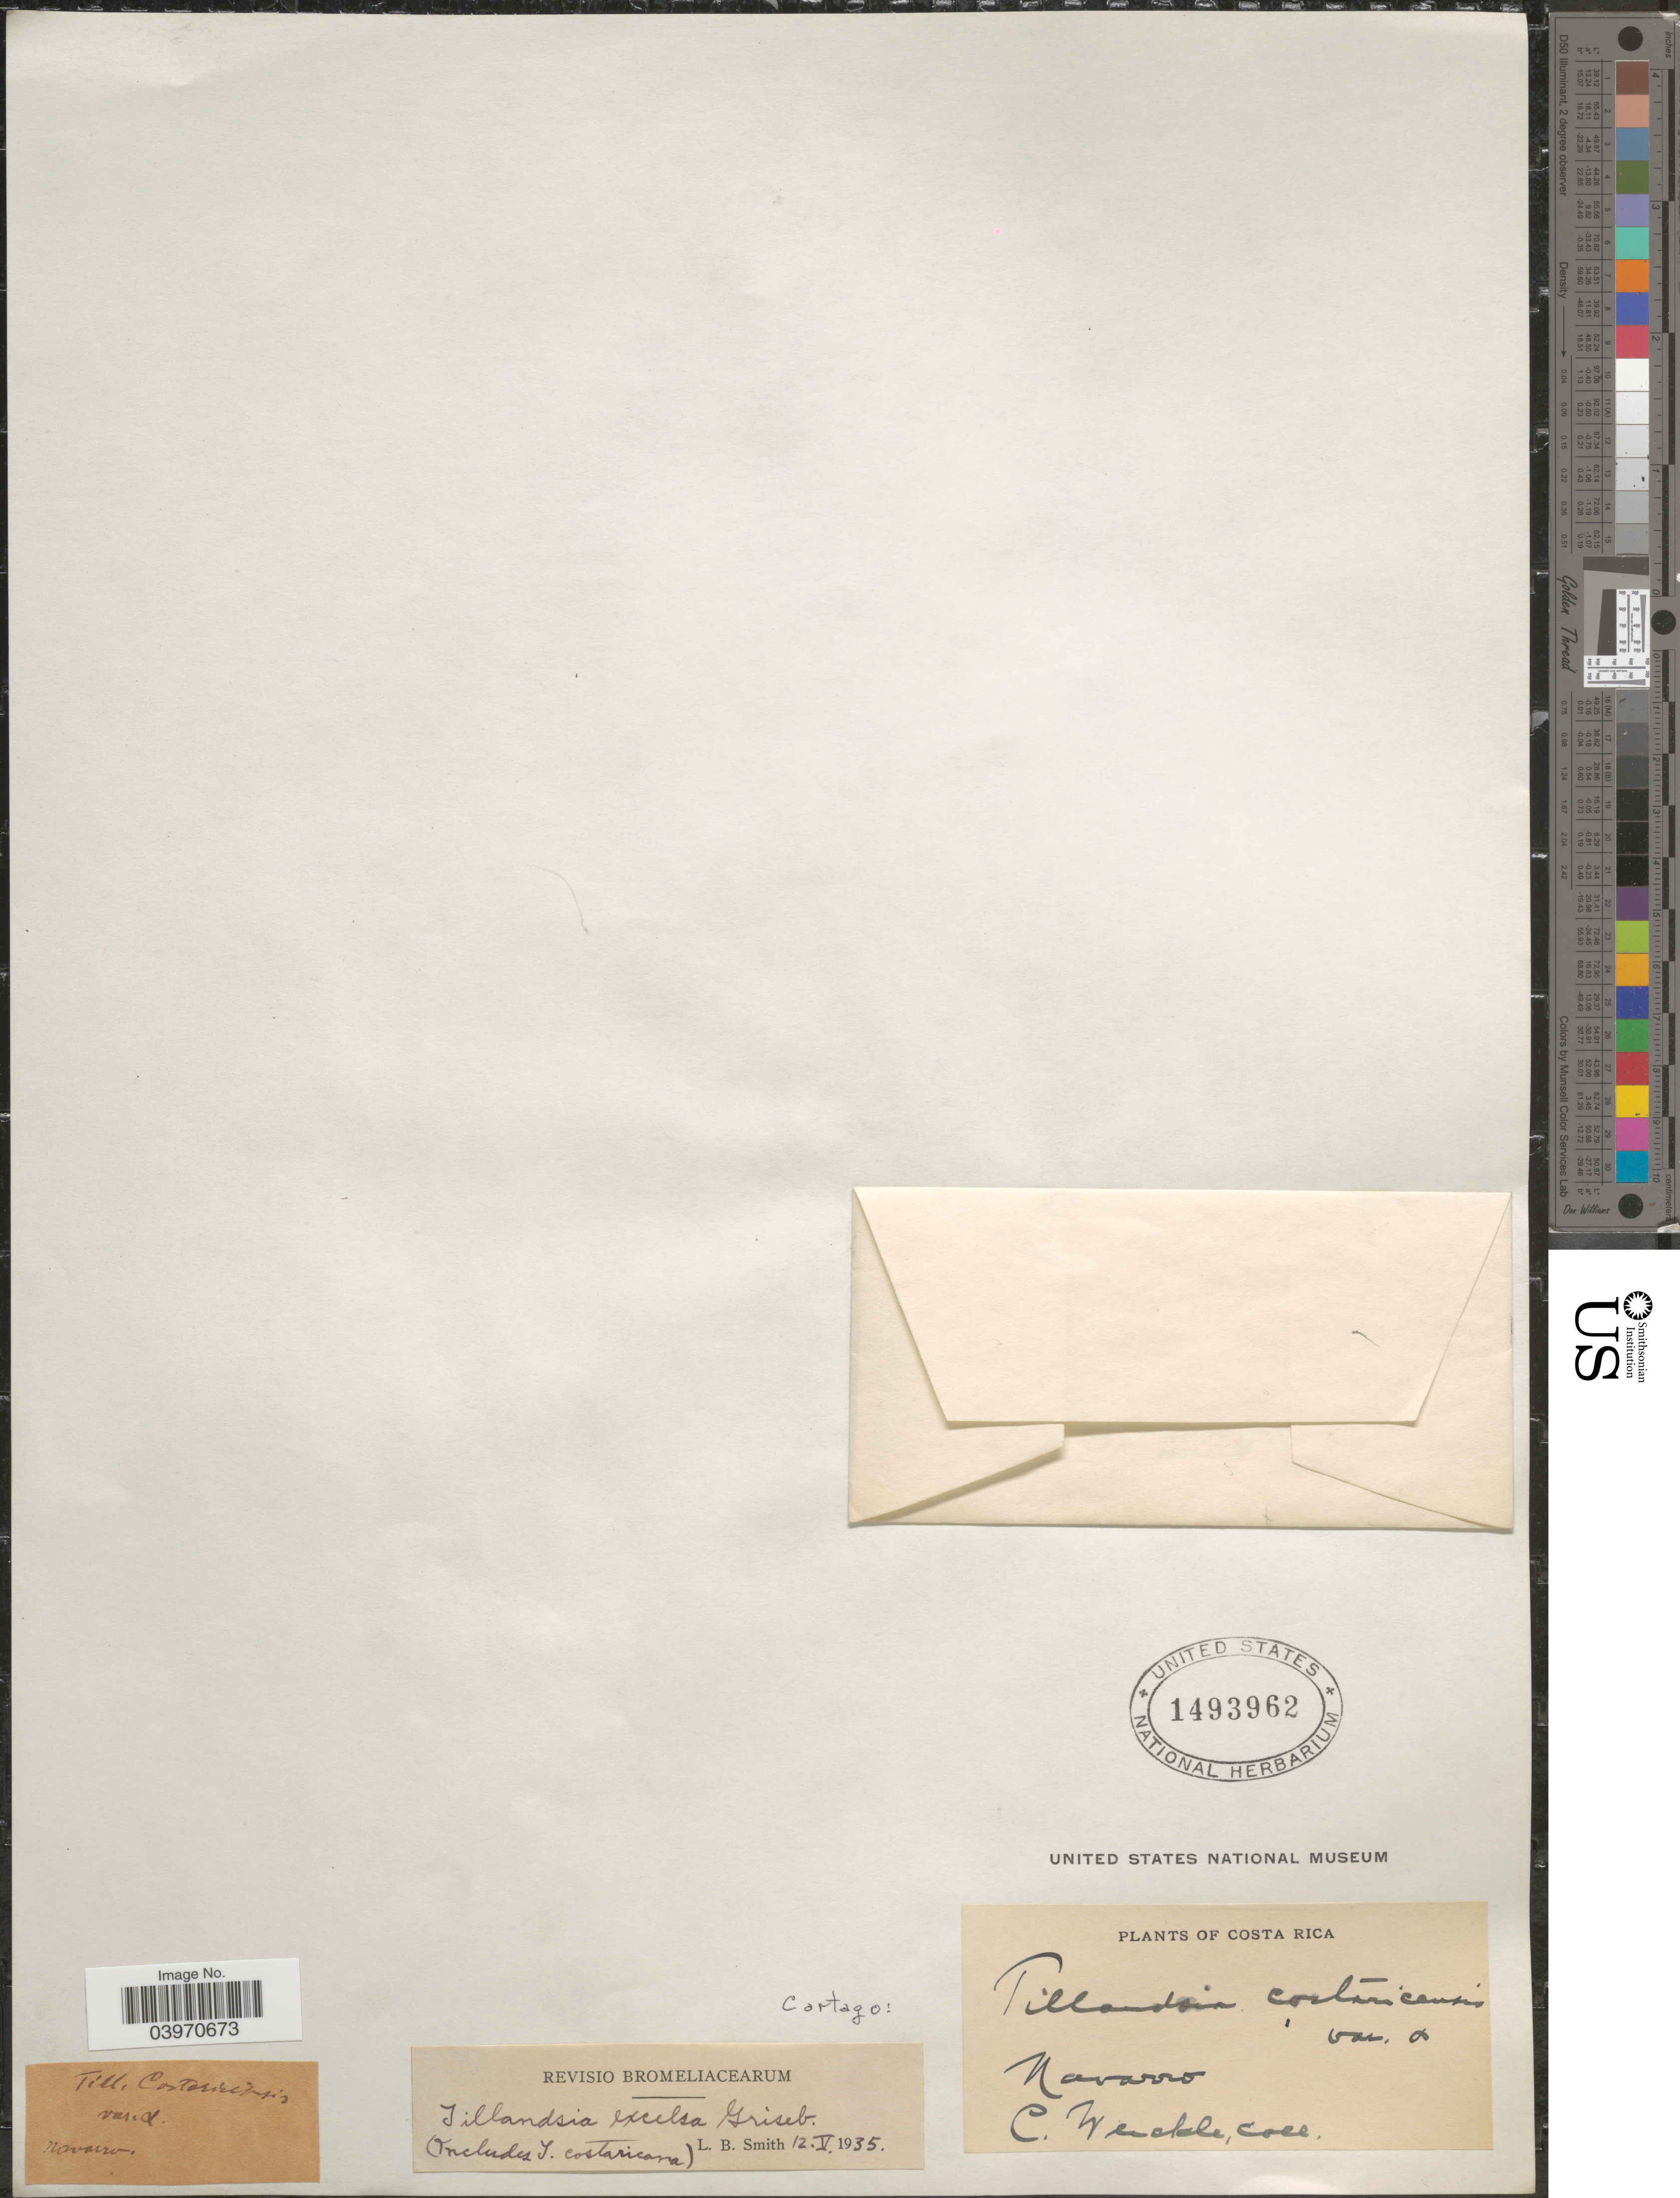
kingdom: Plantae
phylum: Tracheophyta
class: Liliopsida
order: Poales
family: Bromeliaceae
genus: Tillandsia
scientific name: Tillandsia excelsa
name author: Griseb.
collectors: C. Wercklé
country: Costa Rica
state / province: Cartago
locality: Navarro.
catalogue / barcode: US 1493962